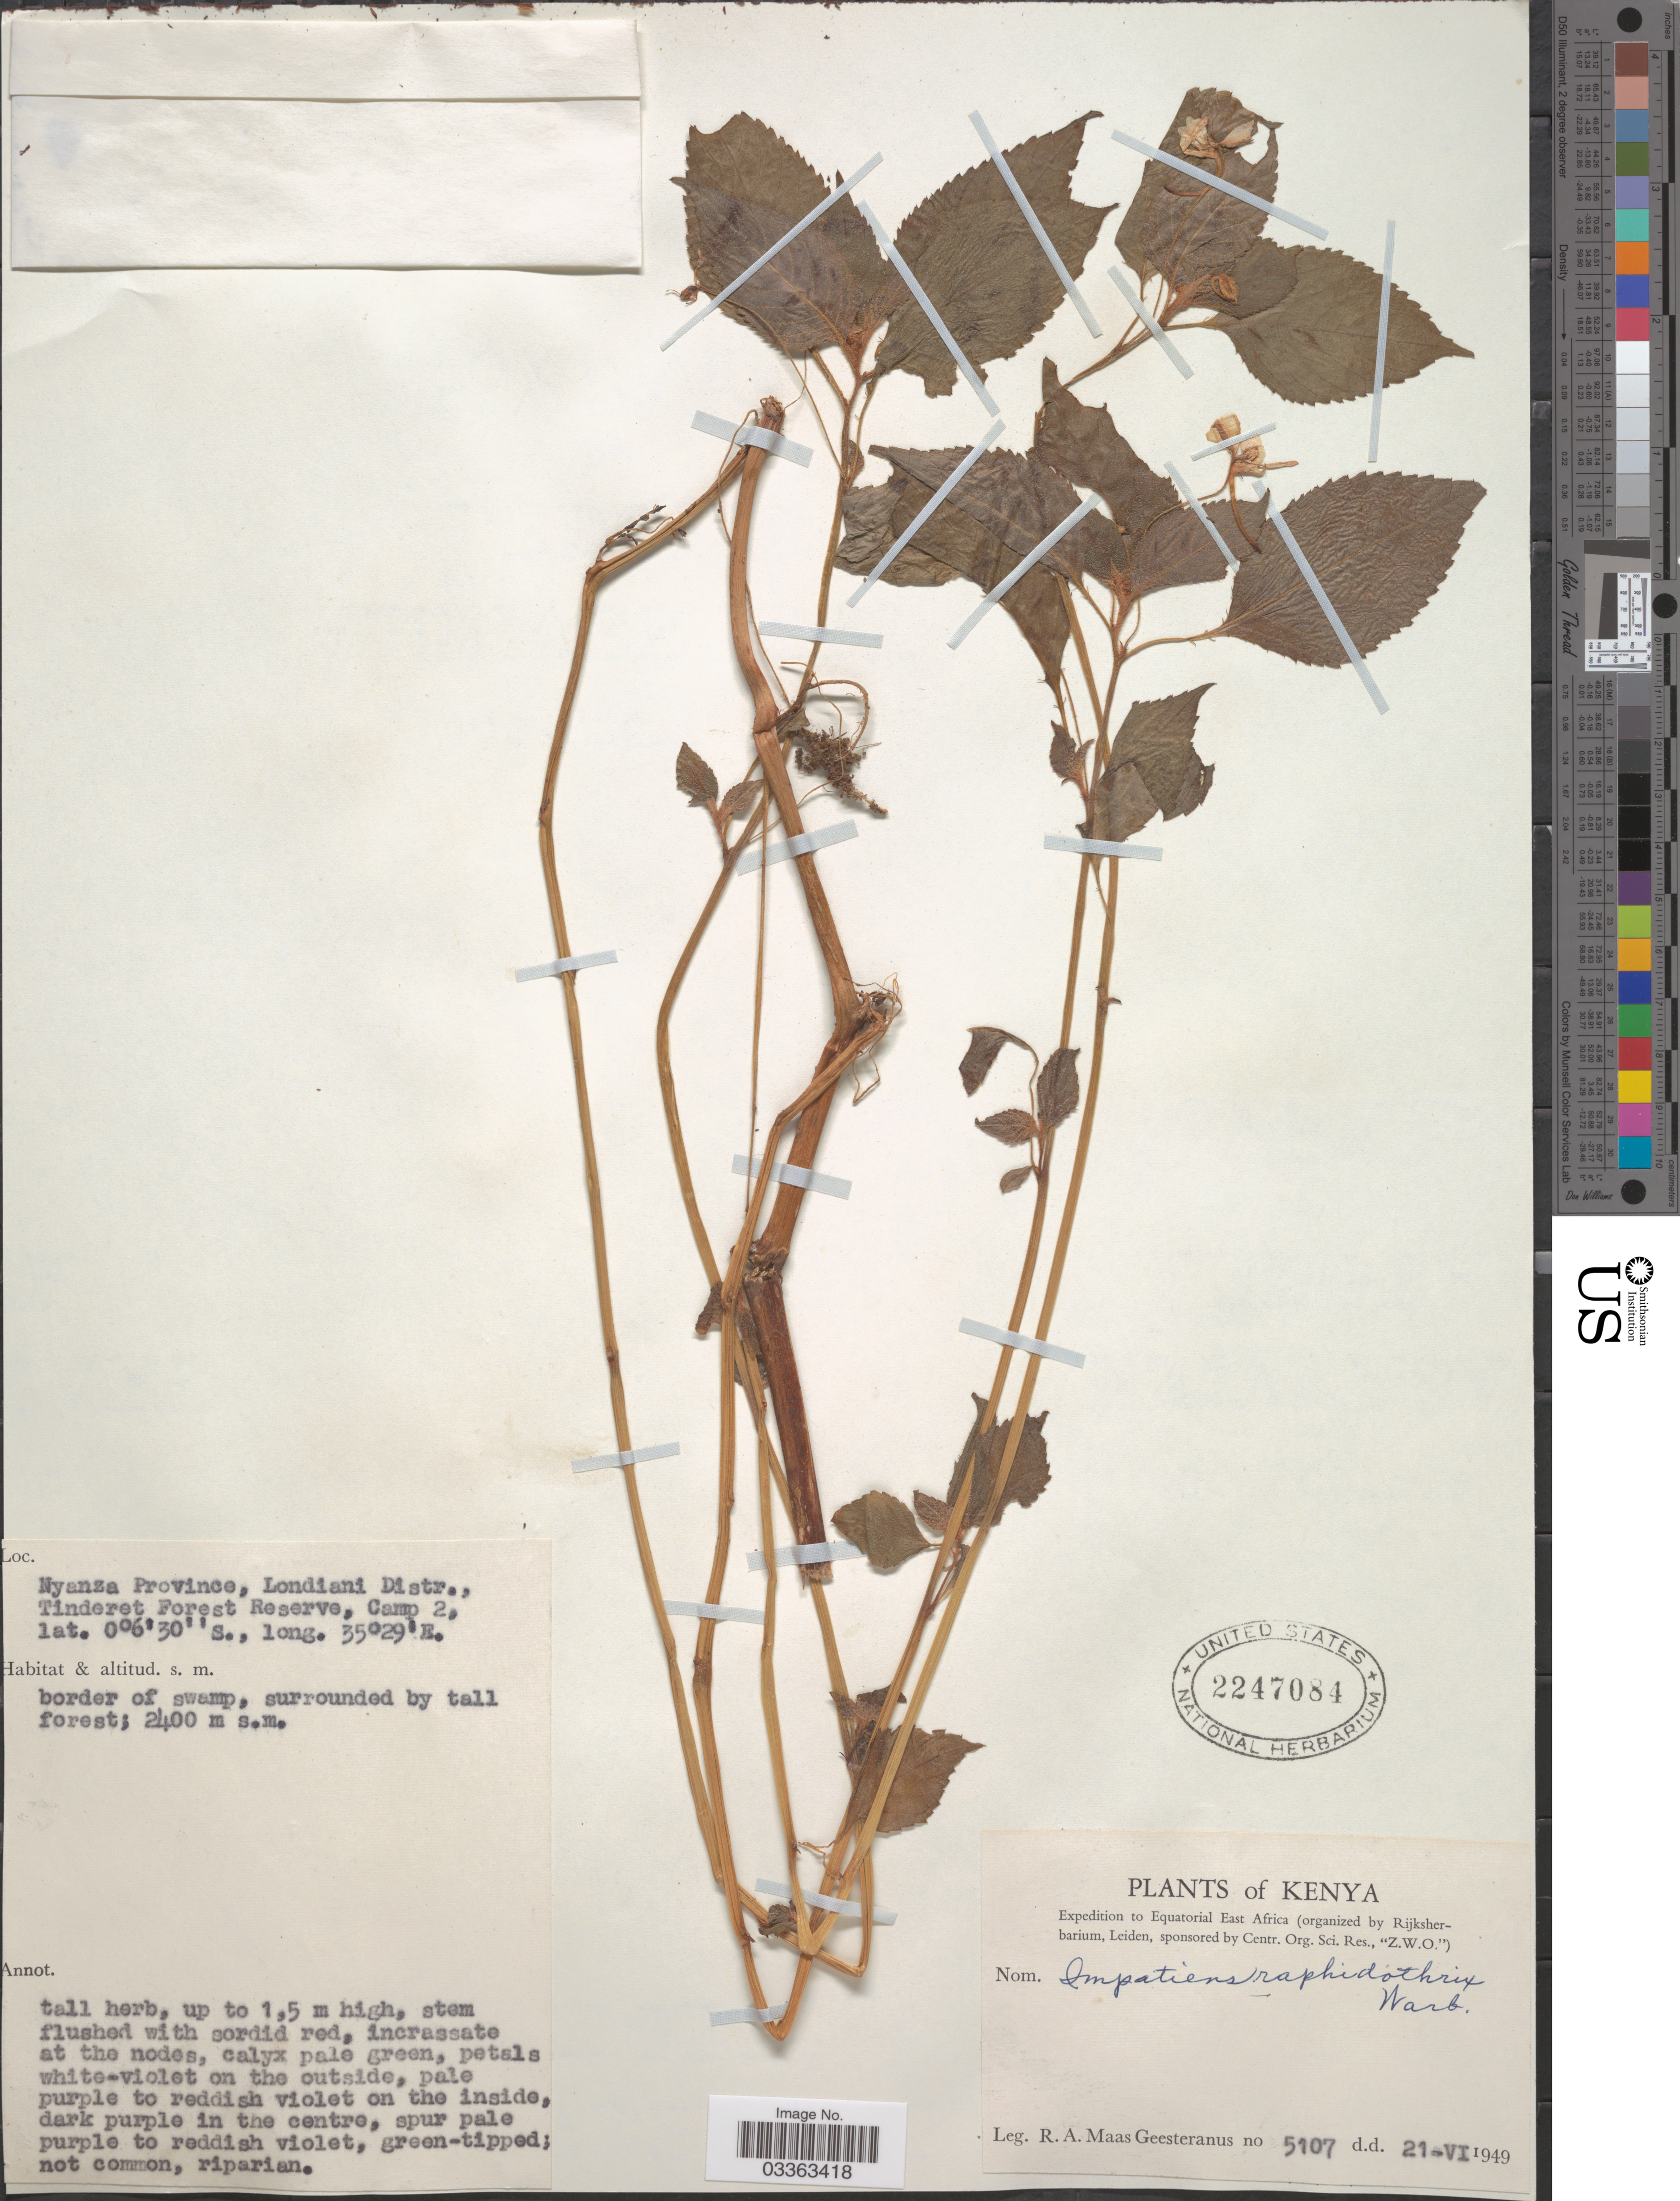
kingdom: Plantae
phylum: Tracheophyta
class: Magnoliopsida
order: Ericales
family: Balsaminaceae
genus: Impatiens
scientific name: Impatiens raphidothrix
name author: Warb.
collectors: R. A. Maas Geesteranus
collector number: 5107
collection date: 1949-06-21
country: Kenya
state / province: Kericho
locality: Equatorial East Africa, Nyanza Province, Londiani Distr., Tinderet Forest Reserve, Camp 2.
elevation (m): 2400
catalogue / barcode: US 2247084